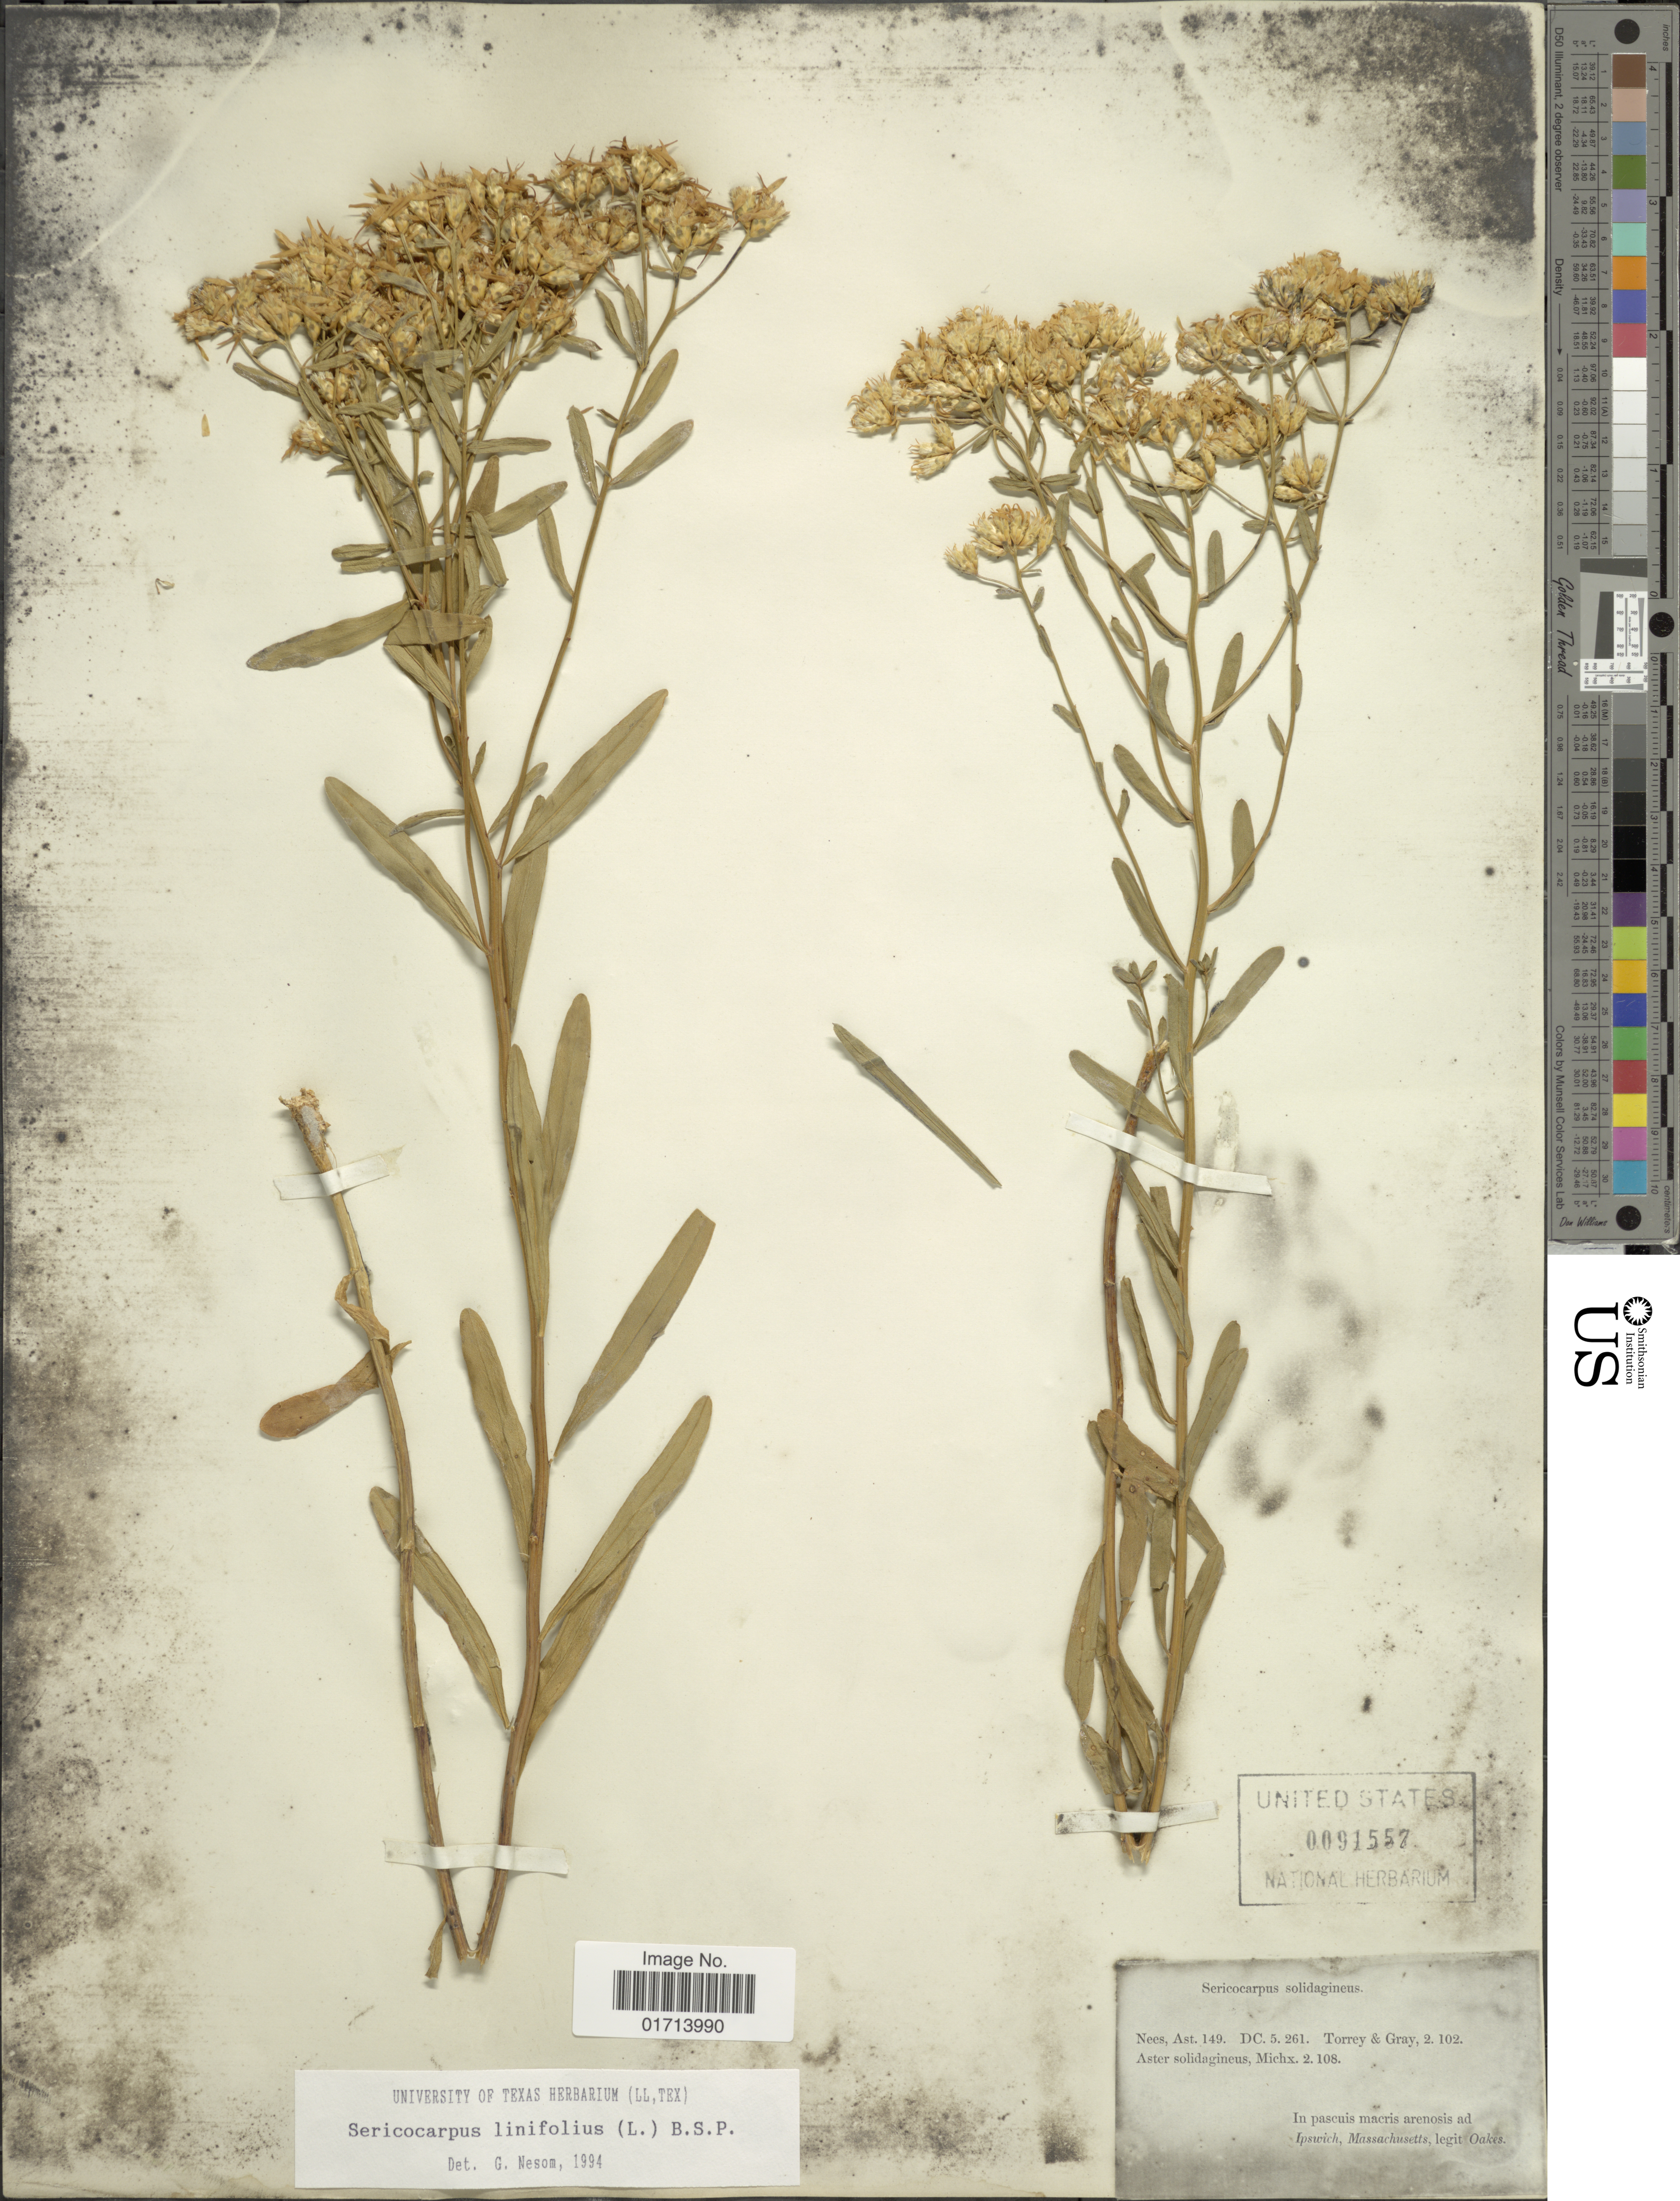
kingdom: Plantae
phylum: Tracheophyta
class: Magnoliopsida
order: Asterales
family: Asteraceae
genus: Sericocarpus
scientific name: Sericocarpus linifolius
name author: (L.) Britton, Stearns & Poggenb.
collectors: -. Oakes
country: United States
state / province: Massachusetts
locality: In Pascuis macris arenosis ad Ipswich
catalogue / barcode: US 91557